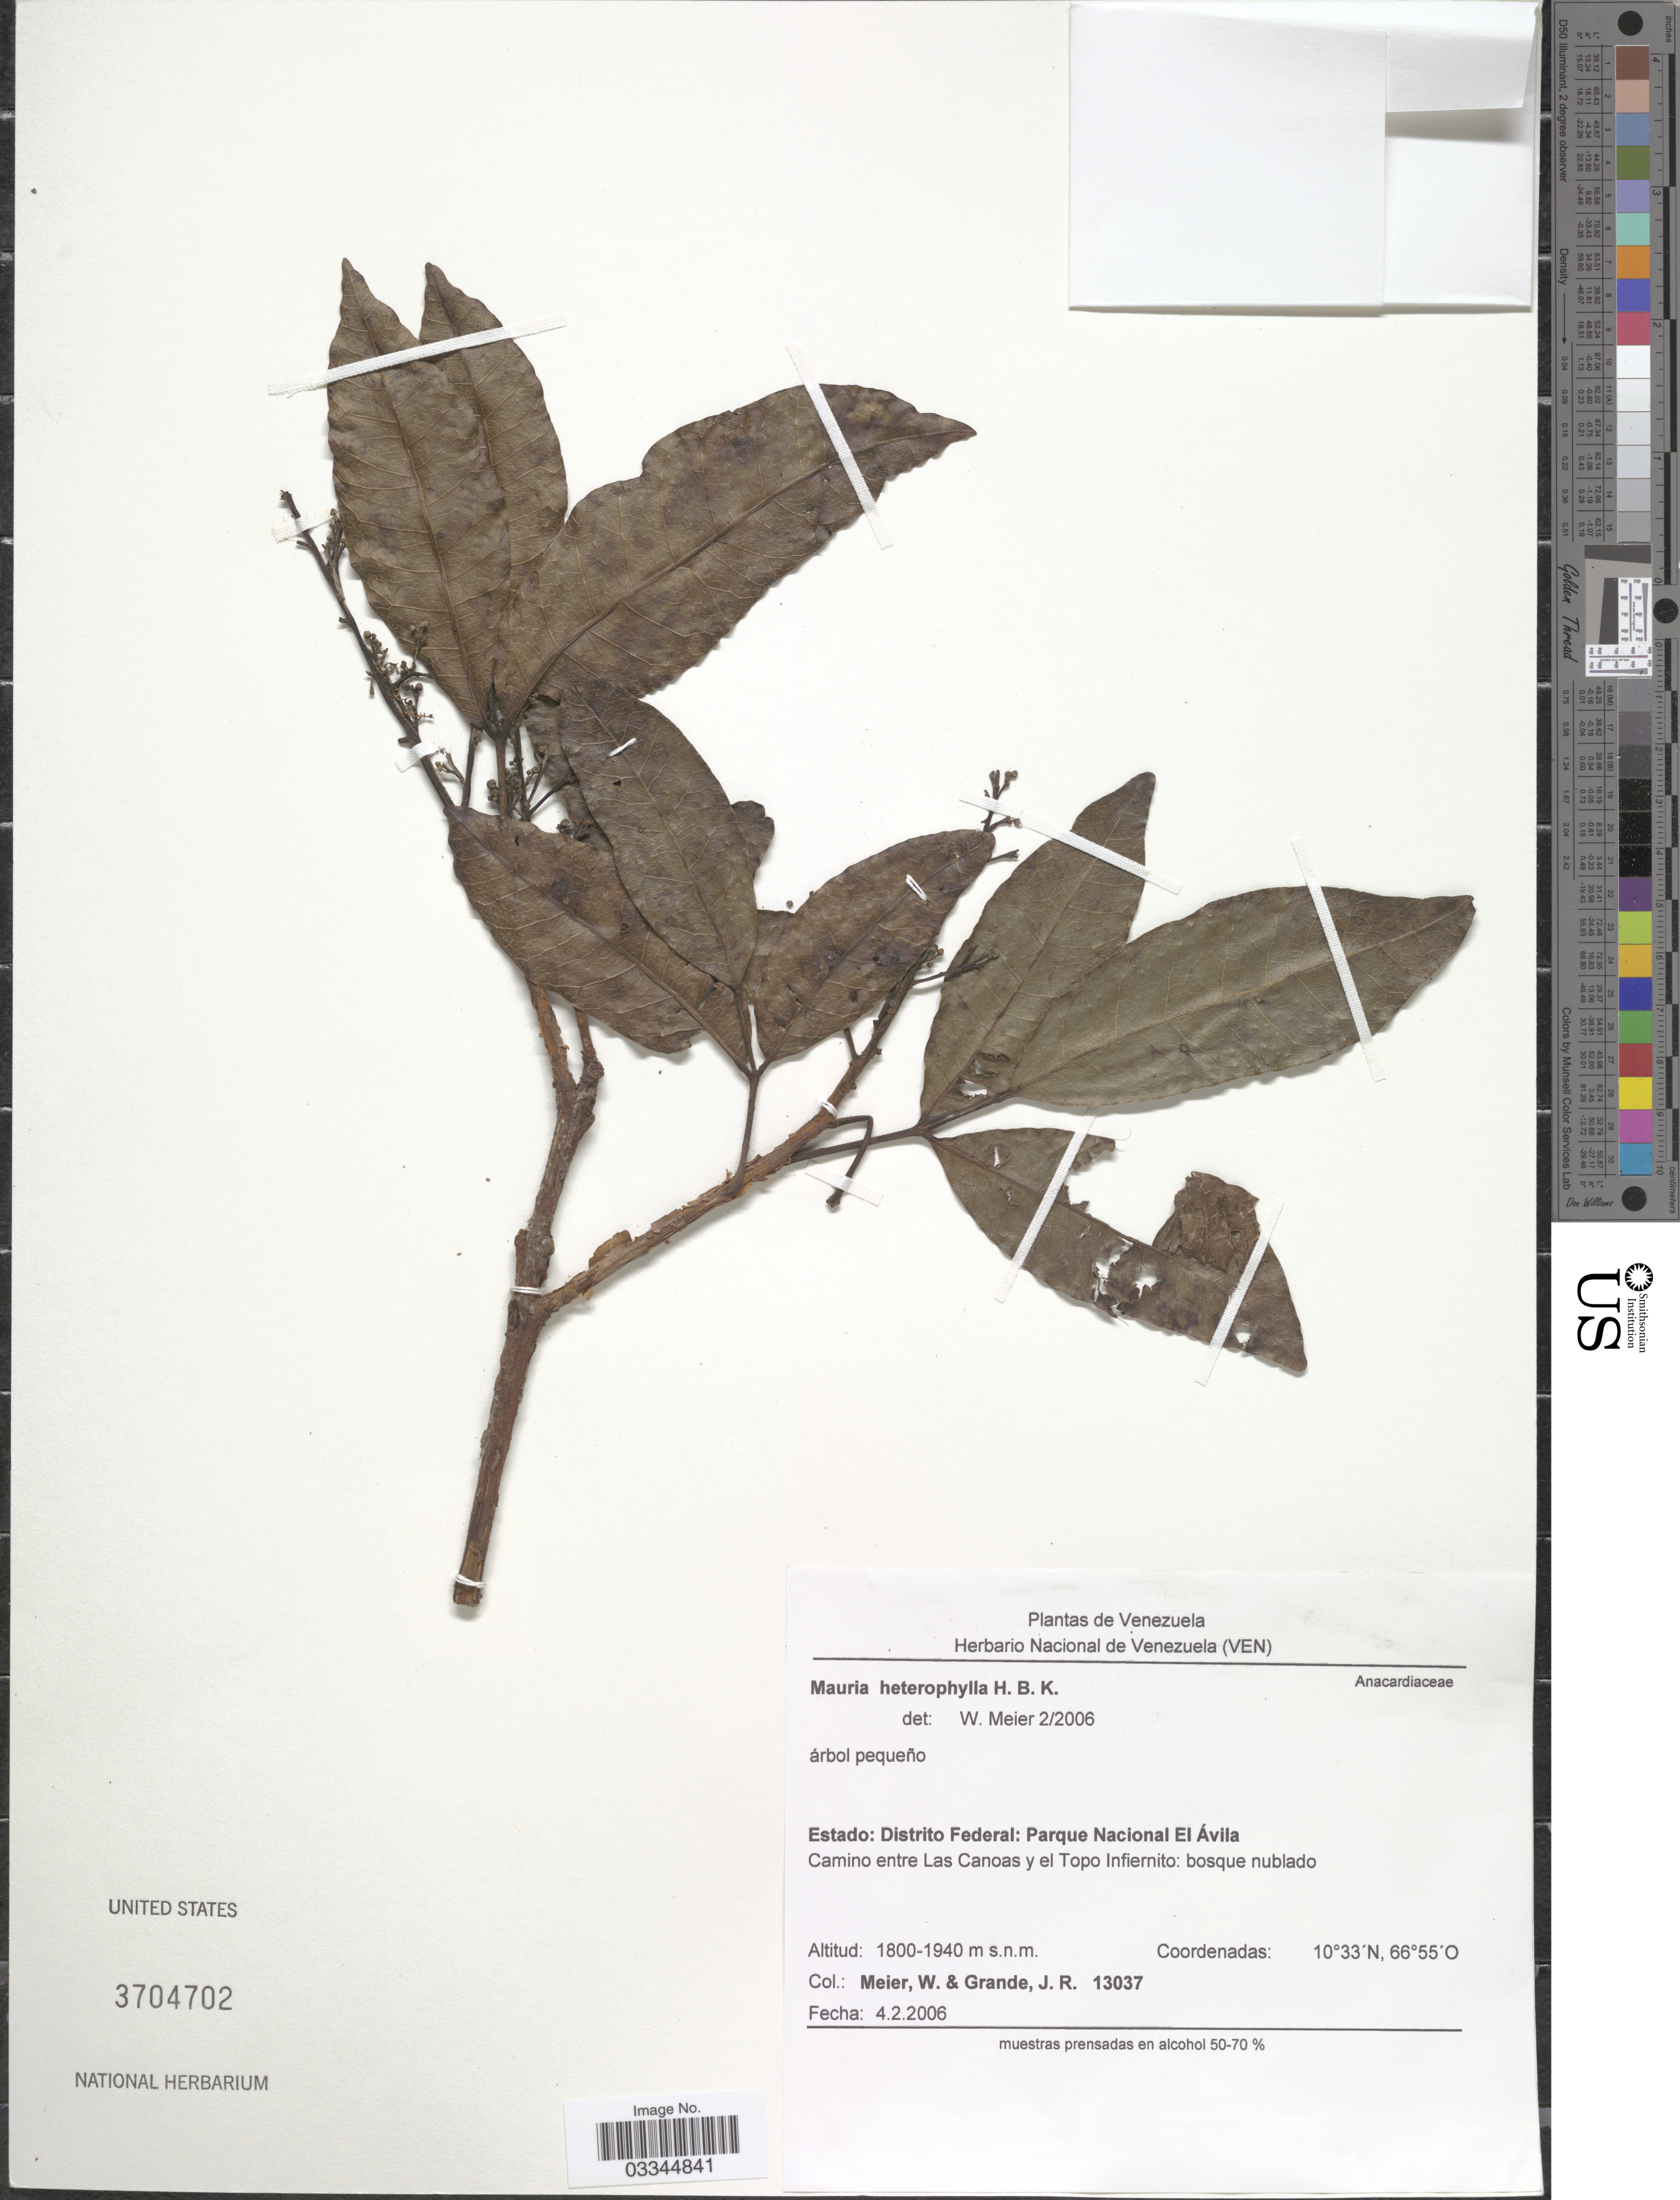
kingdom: Plantae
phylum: Tracheophyta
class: Magnoliopsida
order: Sapindales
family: Anacardiaceae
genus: Mauria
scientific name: Mauria heterophylla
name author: Kunth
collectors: W. Meier & J. Grande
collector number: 13037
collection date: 2006-02-04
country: Venezuela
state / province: Miranda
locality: Estado: Distrito Federal: Parque Nacional El Ávila. Camino entre Las Canoas y el Topo Infiernito.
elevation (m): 1800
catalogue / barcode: US 3704702